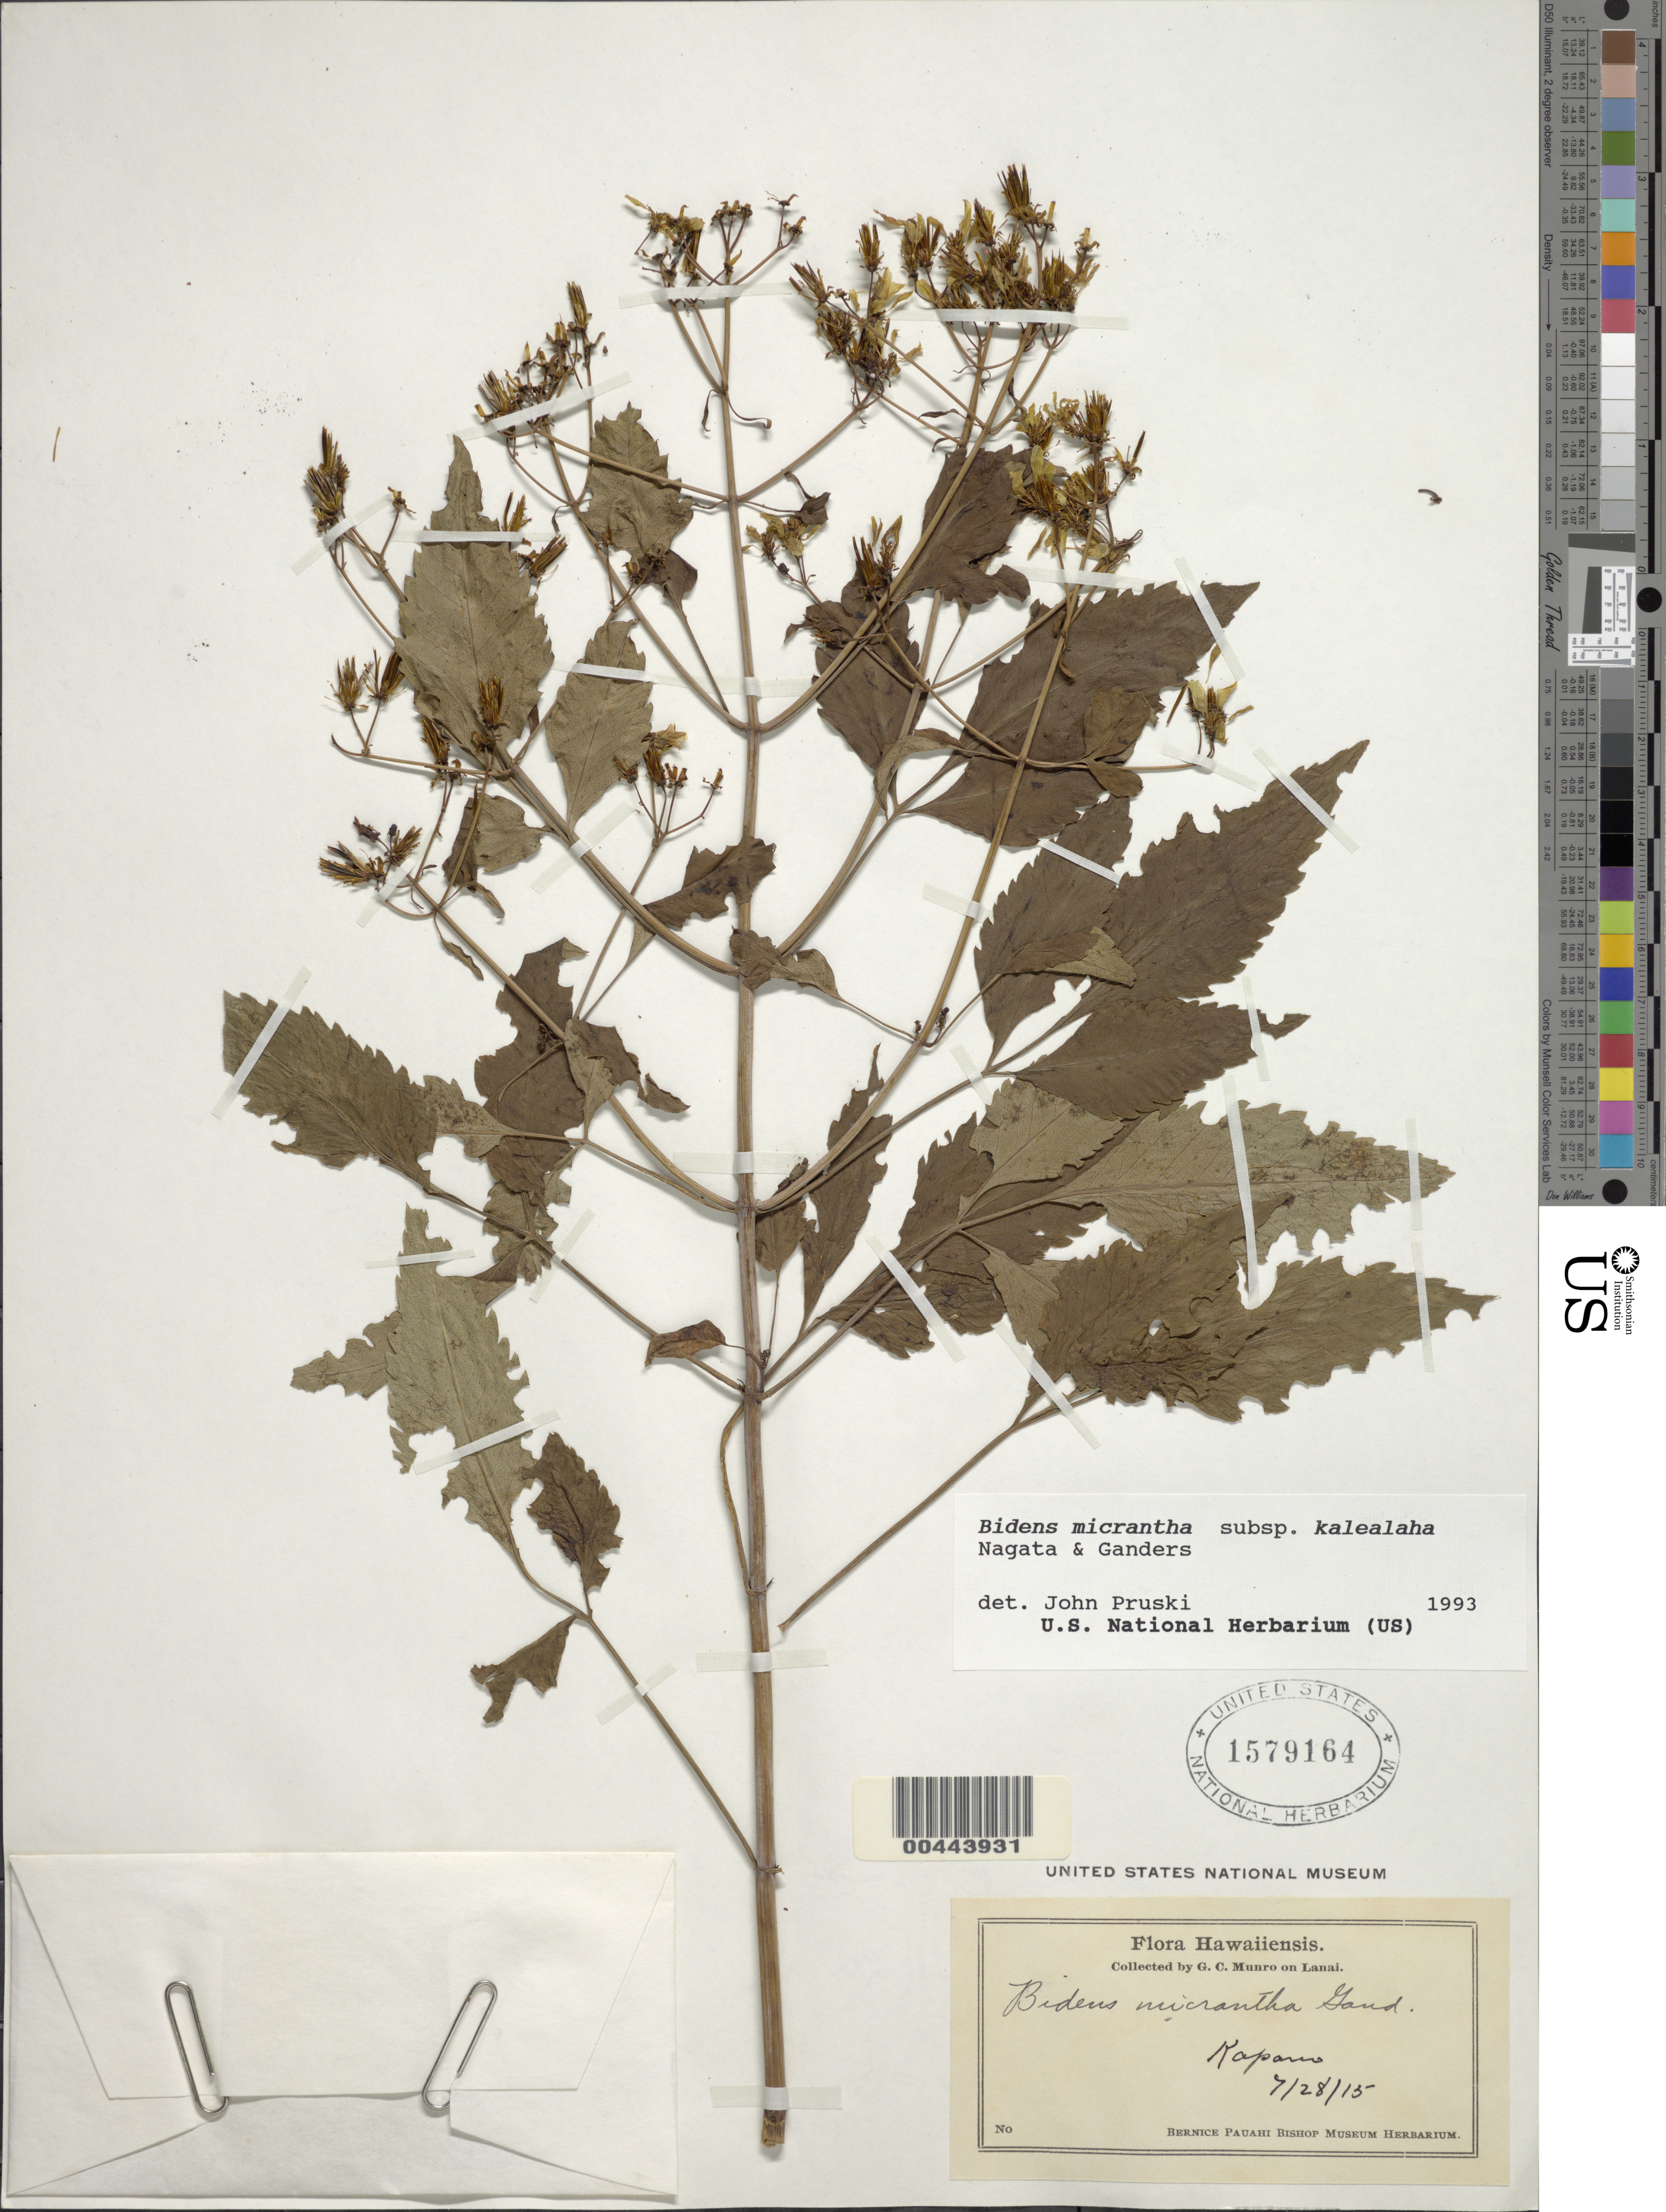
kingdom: Plantae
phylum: Tracheophyta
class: Magnoliopsida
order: Asterales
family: Asteraceae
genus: Bidens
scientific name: Bidens micrantha subsp. kalealaha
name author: Nagata & Ganders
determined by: Pruski, J. F.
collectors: G. C. Munro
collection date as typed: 28 Jul 1915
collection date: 1915-07-28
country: United States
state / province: Hawaii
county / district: Maui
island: Lana'i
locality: Kapano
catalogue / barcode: US 1579164